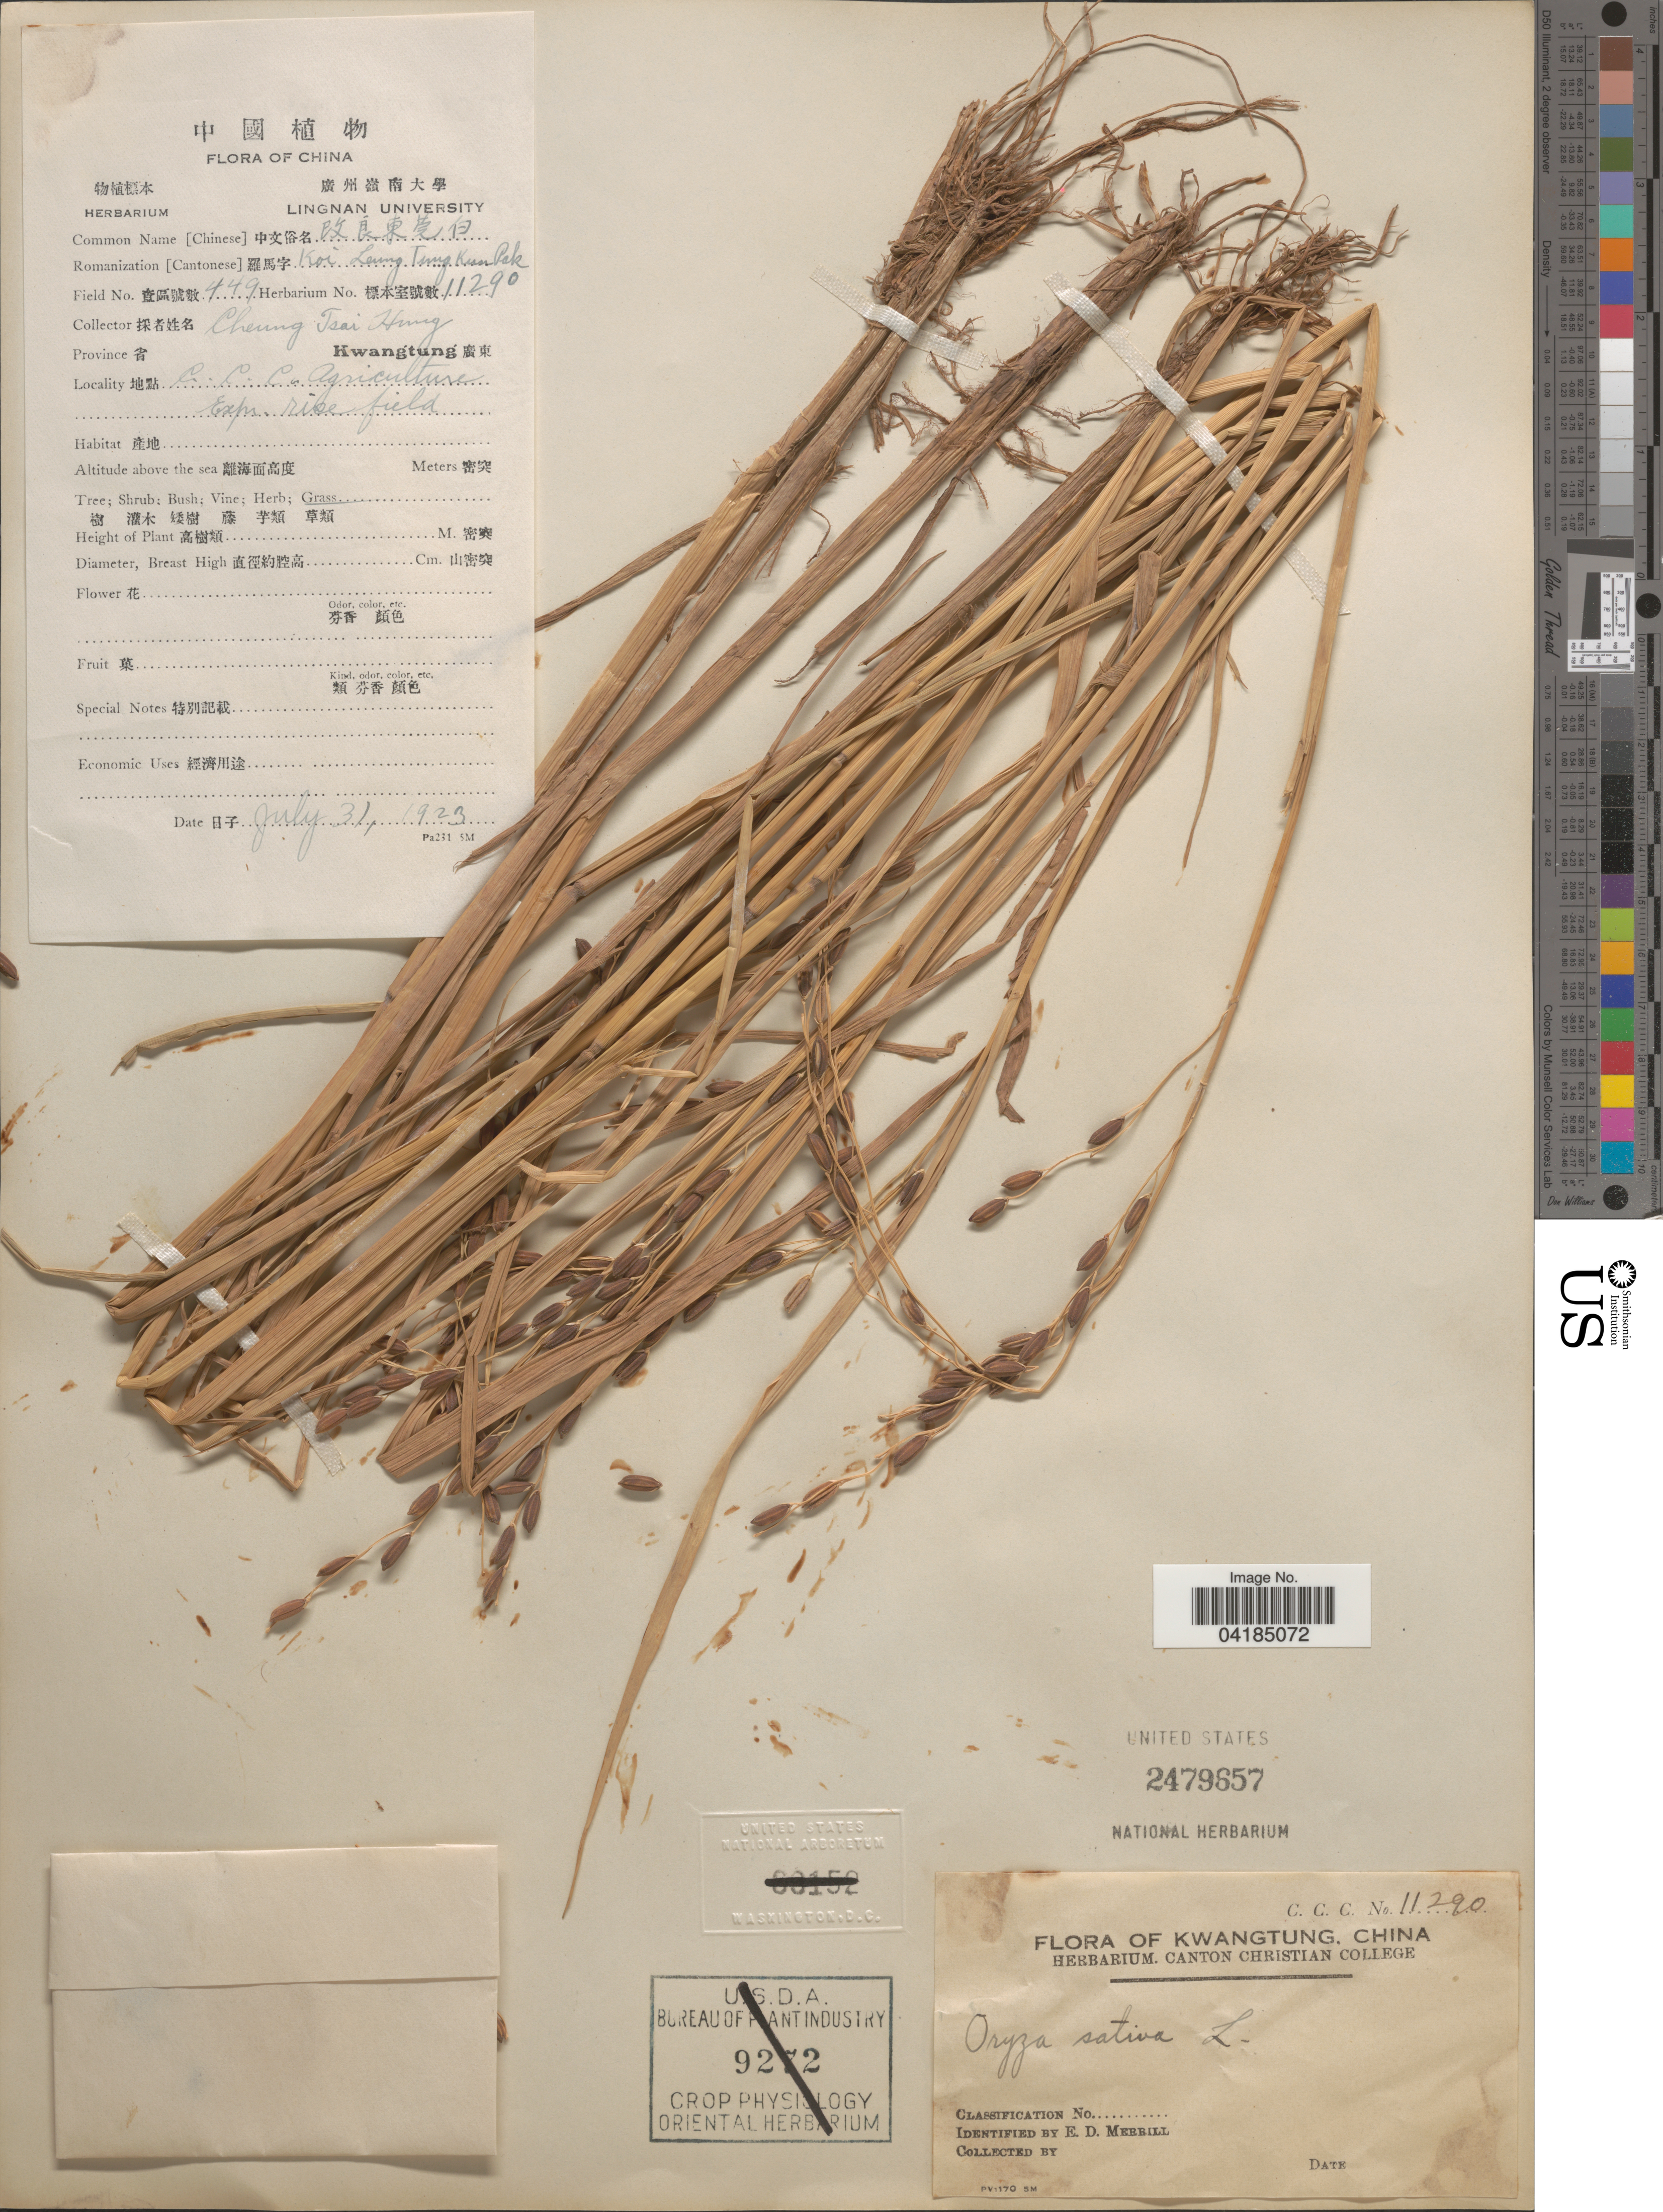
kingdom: Plantae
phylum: Tracheophyta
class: Liliopsida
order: Poales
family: Poaceae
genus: Oryza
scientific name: Oryza sativa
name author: L.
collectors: C. Hung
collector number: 449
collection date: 1923-07-31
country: China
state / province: Guangdong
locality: Kwangtung. C.C.C. Agriculture Expr. rice field.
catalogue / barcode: US 2479657